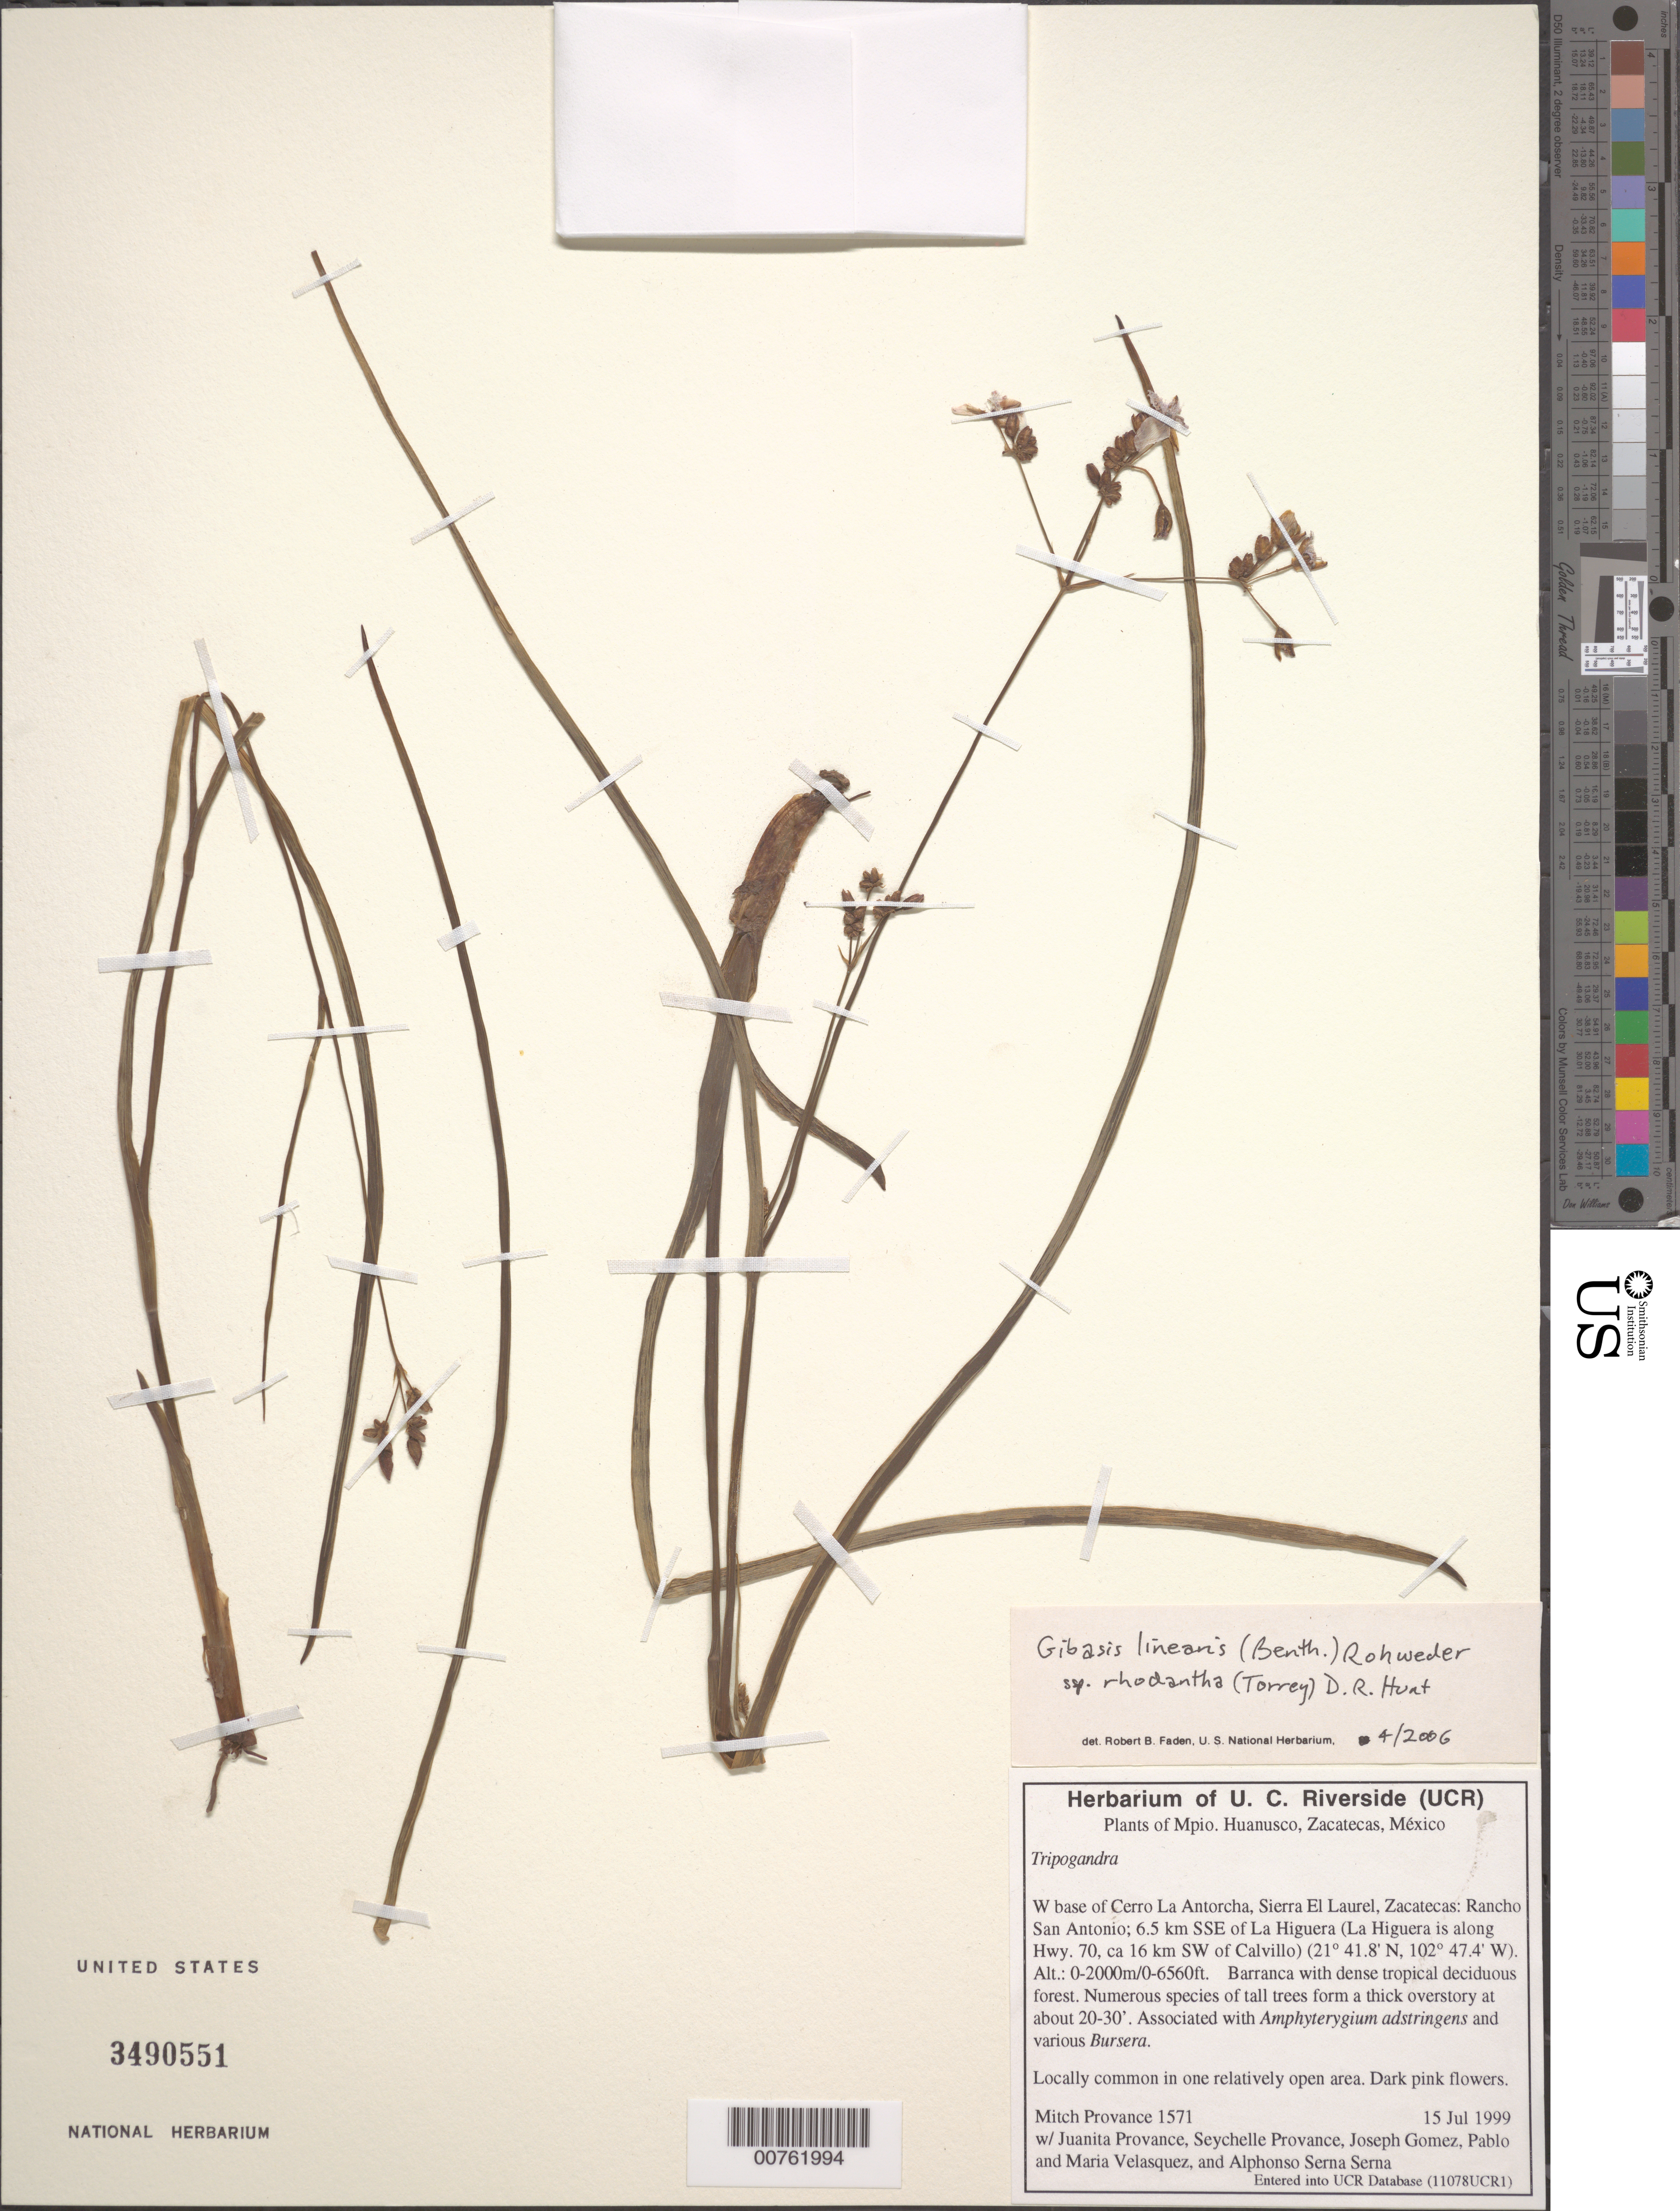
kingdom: Plantae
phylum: Tracheophyta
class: Liliopsida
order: Commelinales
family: Commelinaceae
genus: Gibasis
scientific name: Gibasis linearis subsp. rhodantha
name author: (Torr.) D.R. Hunt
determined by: Faden, Robert B., (US), Smithsonian Institution - National Museum of Natural History (UNITED STATES)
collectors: M. Provance, J. Provance, S. Provance, J. Gomez, Pablo Velasquez, M. Velasquez & A. Serna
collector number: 1571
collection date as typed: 15 Jul 1999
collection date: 1999-07-15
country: Mexico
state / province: Zacatecas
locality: W base of Cerro La Antorcha, Sierra El Laurel, Zacatecas: Rancho San Antonio; 6.5 km SSE of La Higuera (La Higuera is along Hwy. 70, ca 16 km SW of Calvillo)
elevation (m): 0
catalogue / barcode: US 3490551